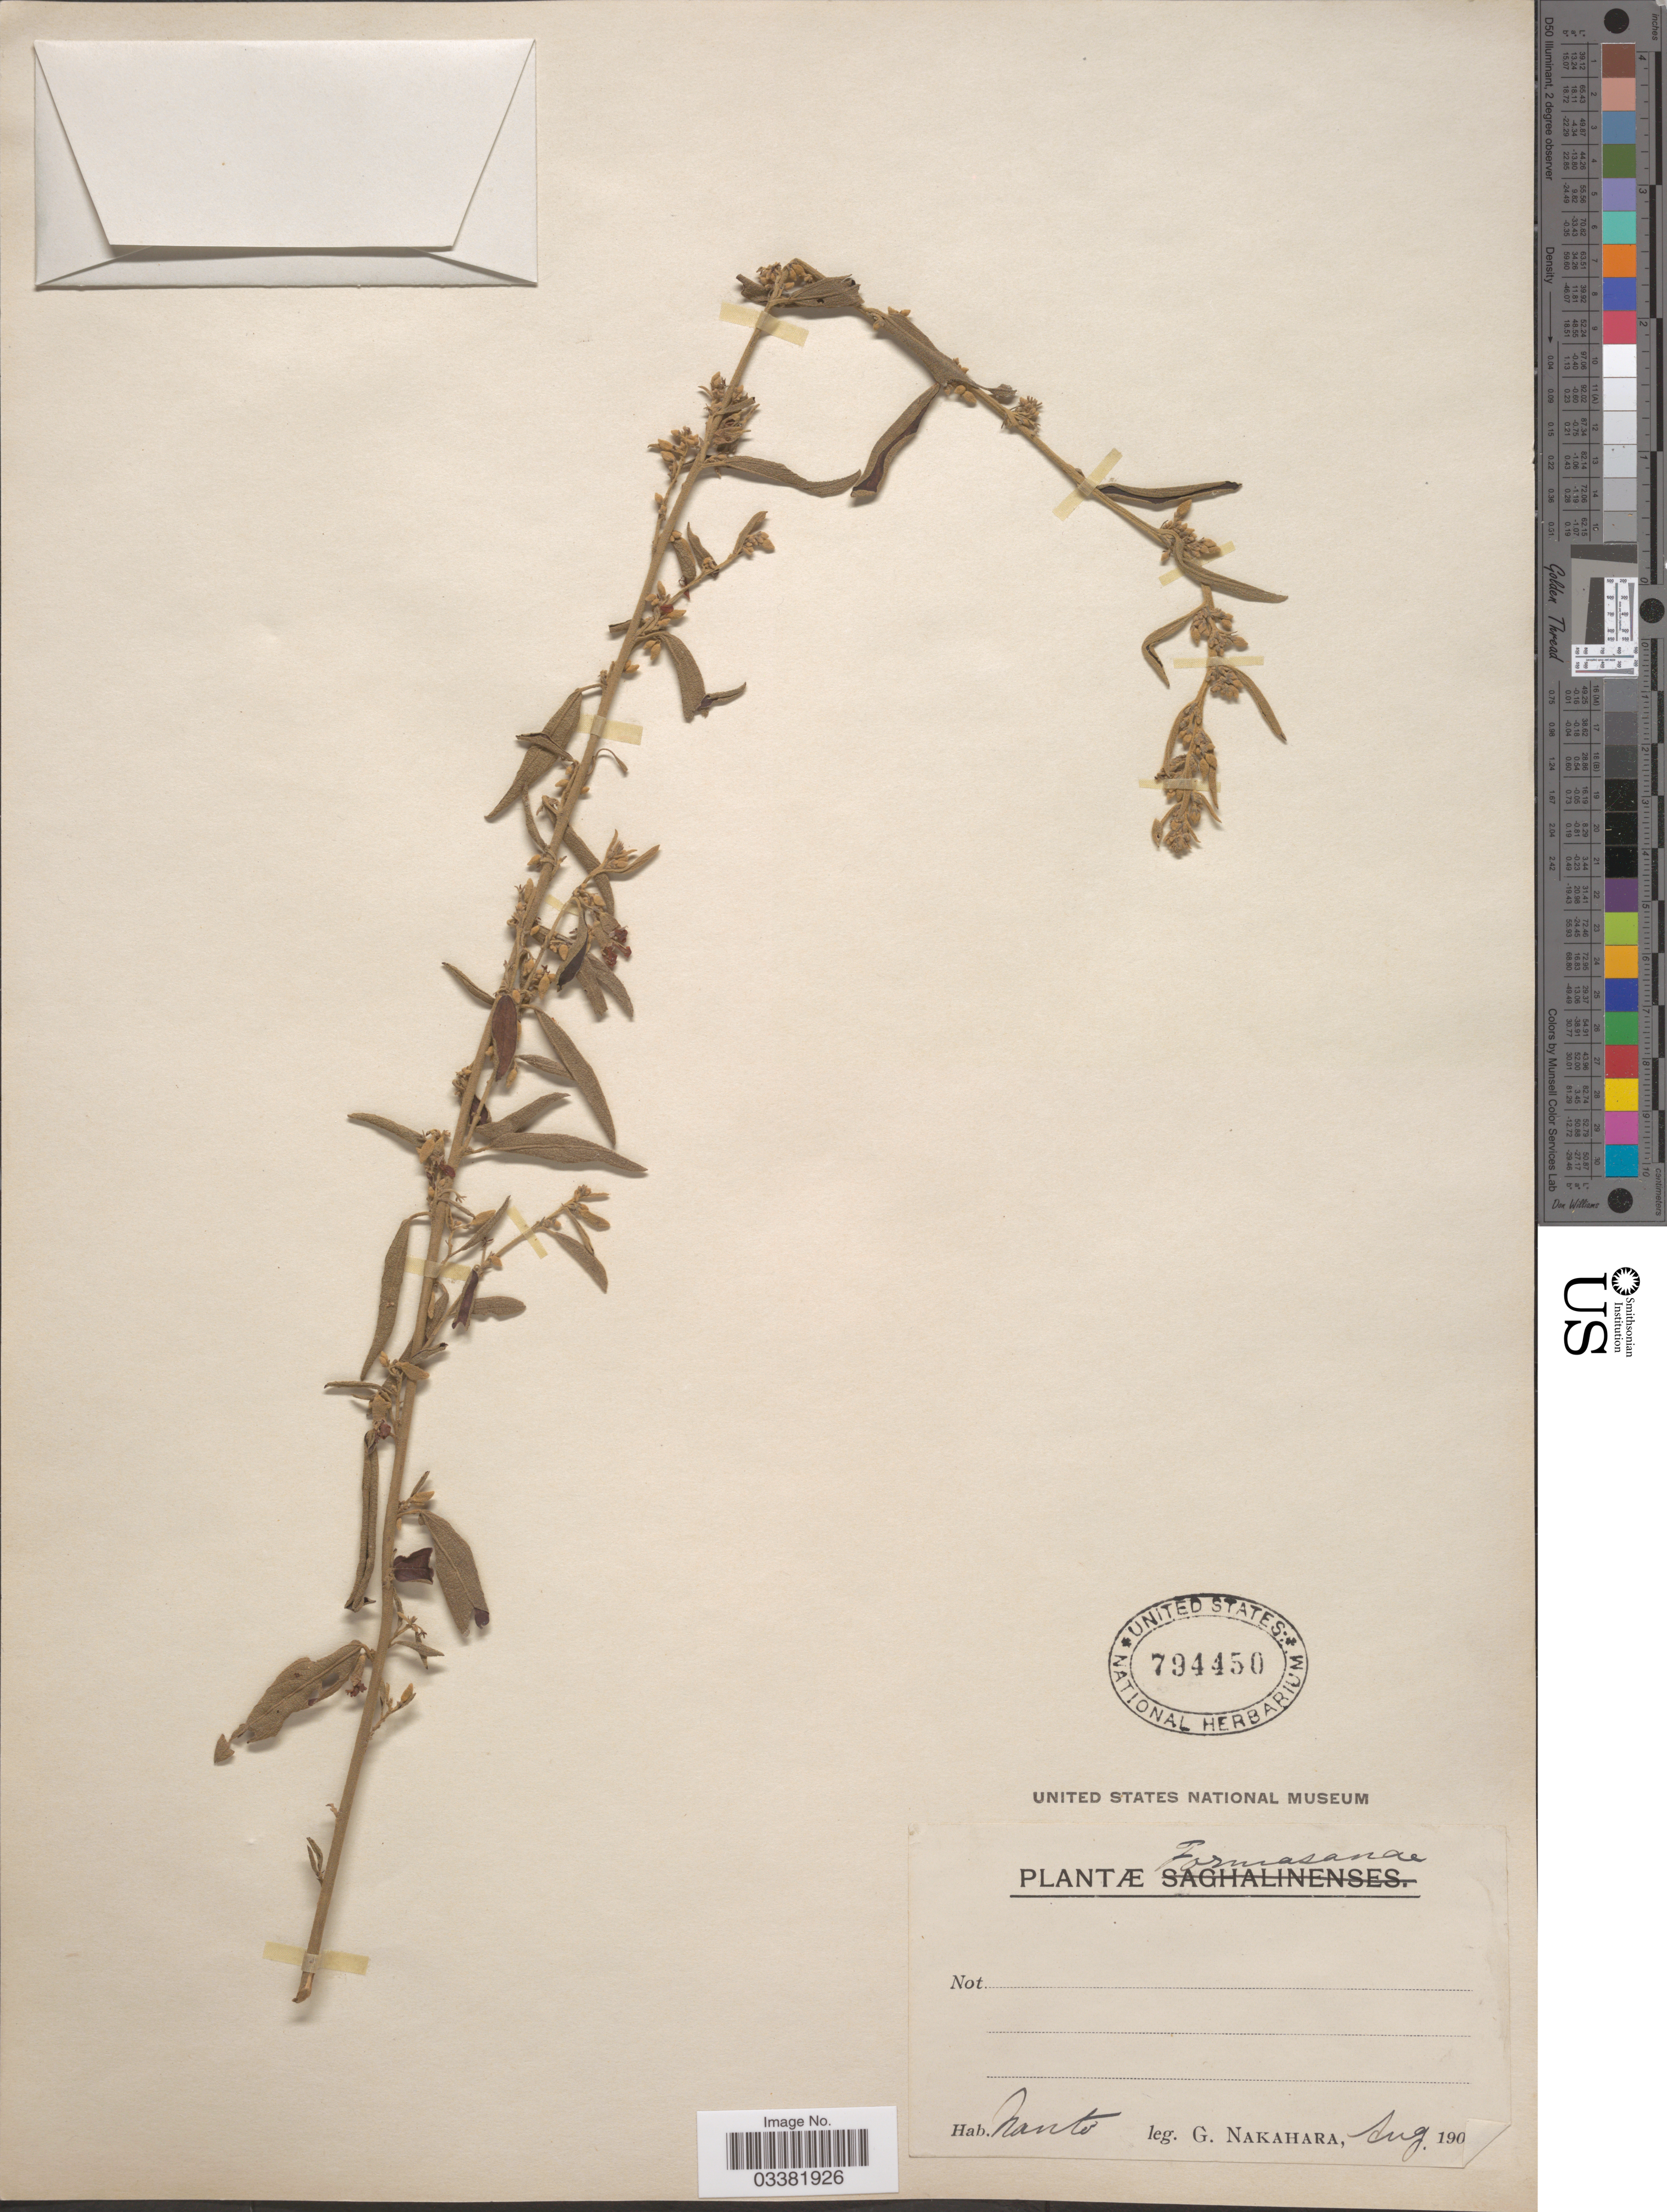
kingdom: Plantae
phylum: Tracheophyta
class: Magnoliopsida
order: Malvales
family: Malvaceae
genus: Helicteres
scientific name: Helicteres angustifolia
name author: L.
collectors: G. Nakahara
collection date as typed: Aug 190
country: Taiwan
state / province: Nantou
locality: Formasanae. Nanto.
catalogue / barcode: US 794450